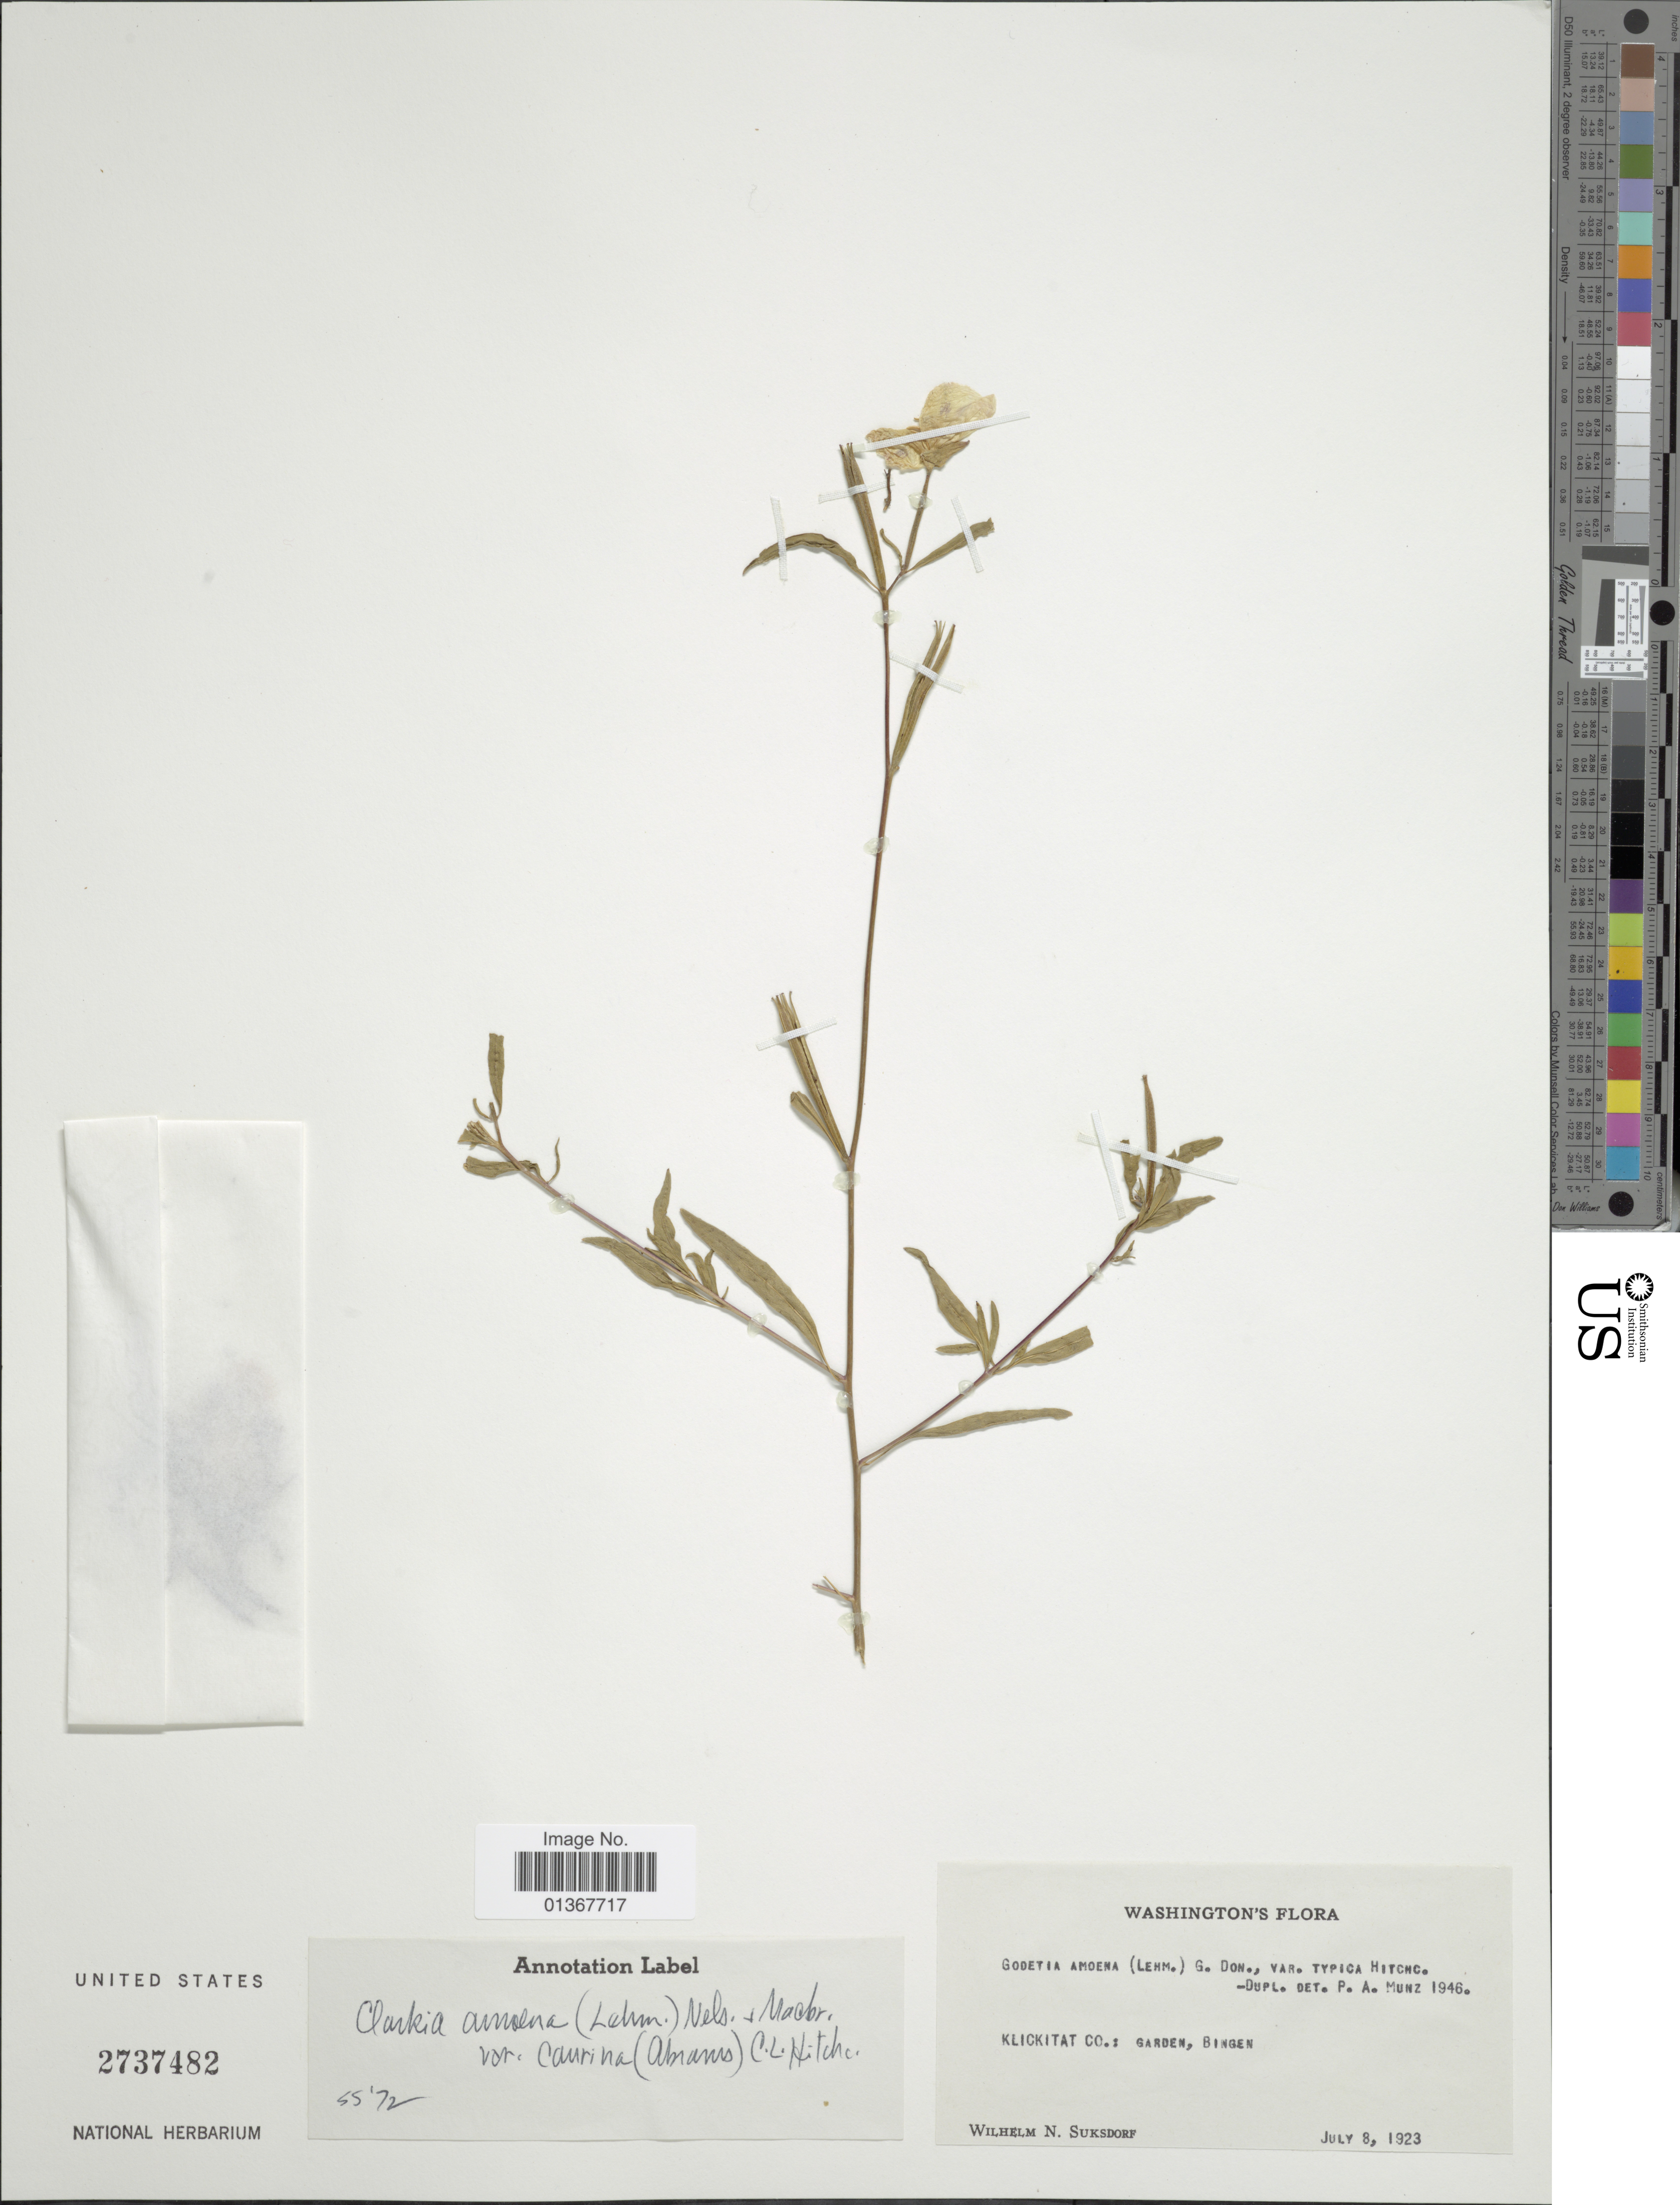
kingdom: Plantae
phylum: Tracheophyta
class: Magnoliopsida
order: Myrtales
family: Onagraceae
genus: Clarkia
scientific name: Clarkia amoena subsp. caurina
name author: (Abrams) F. H. Lewis & M.E. Lewis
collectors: W. N. Suksdorf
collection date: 1923-07-08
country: United States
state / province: Washington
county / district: Klickitat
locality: Klickitat Co.: Garden, Bingen.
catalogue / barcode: US 2737482